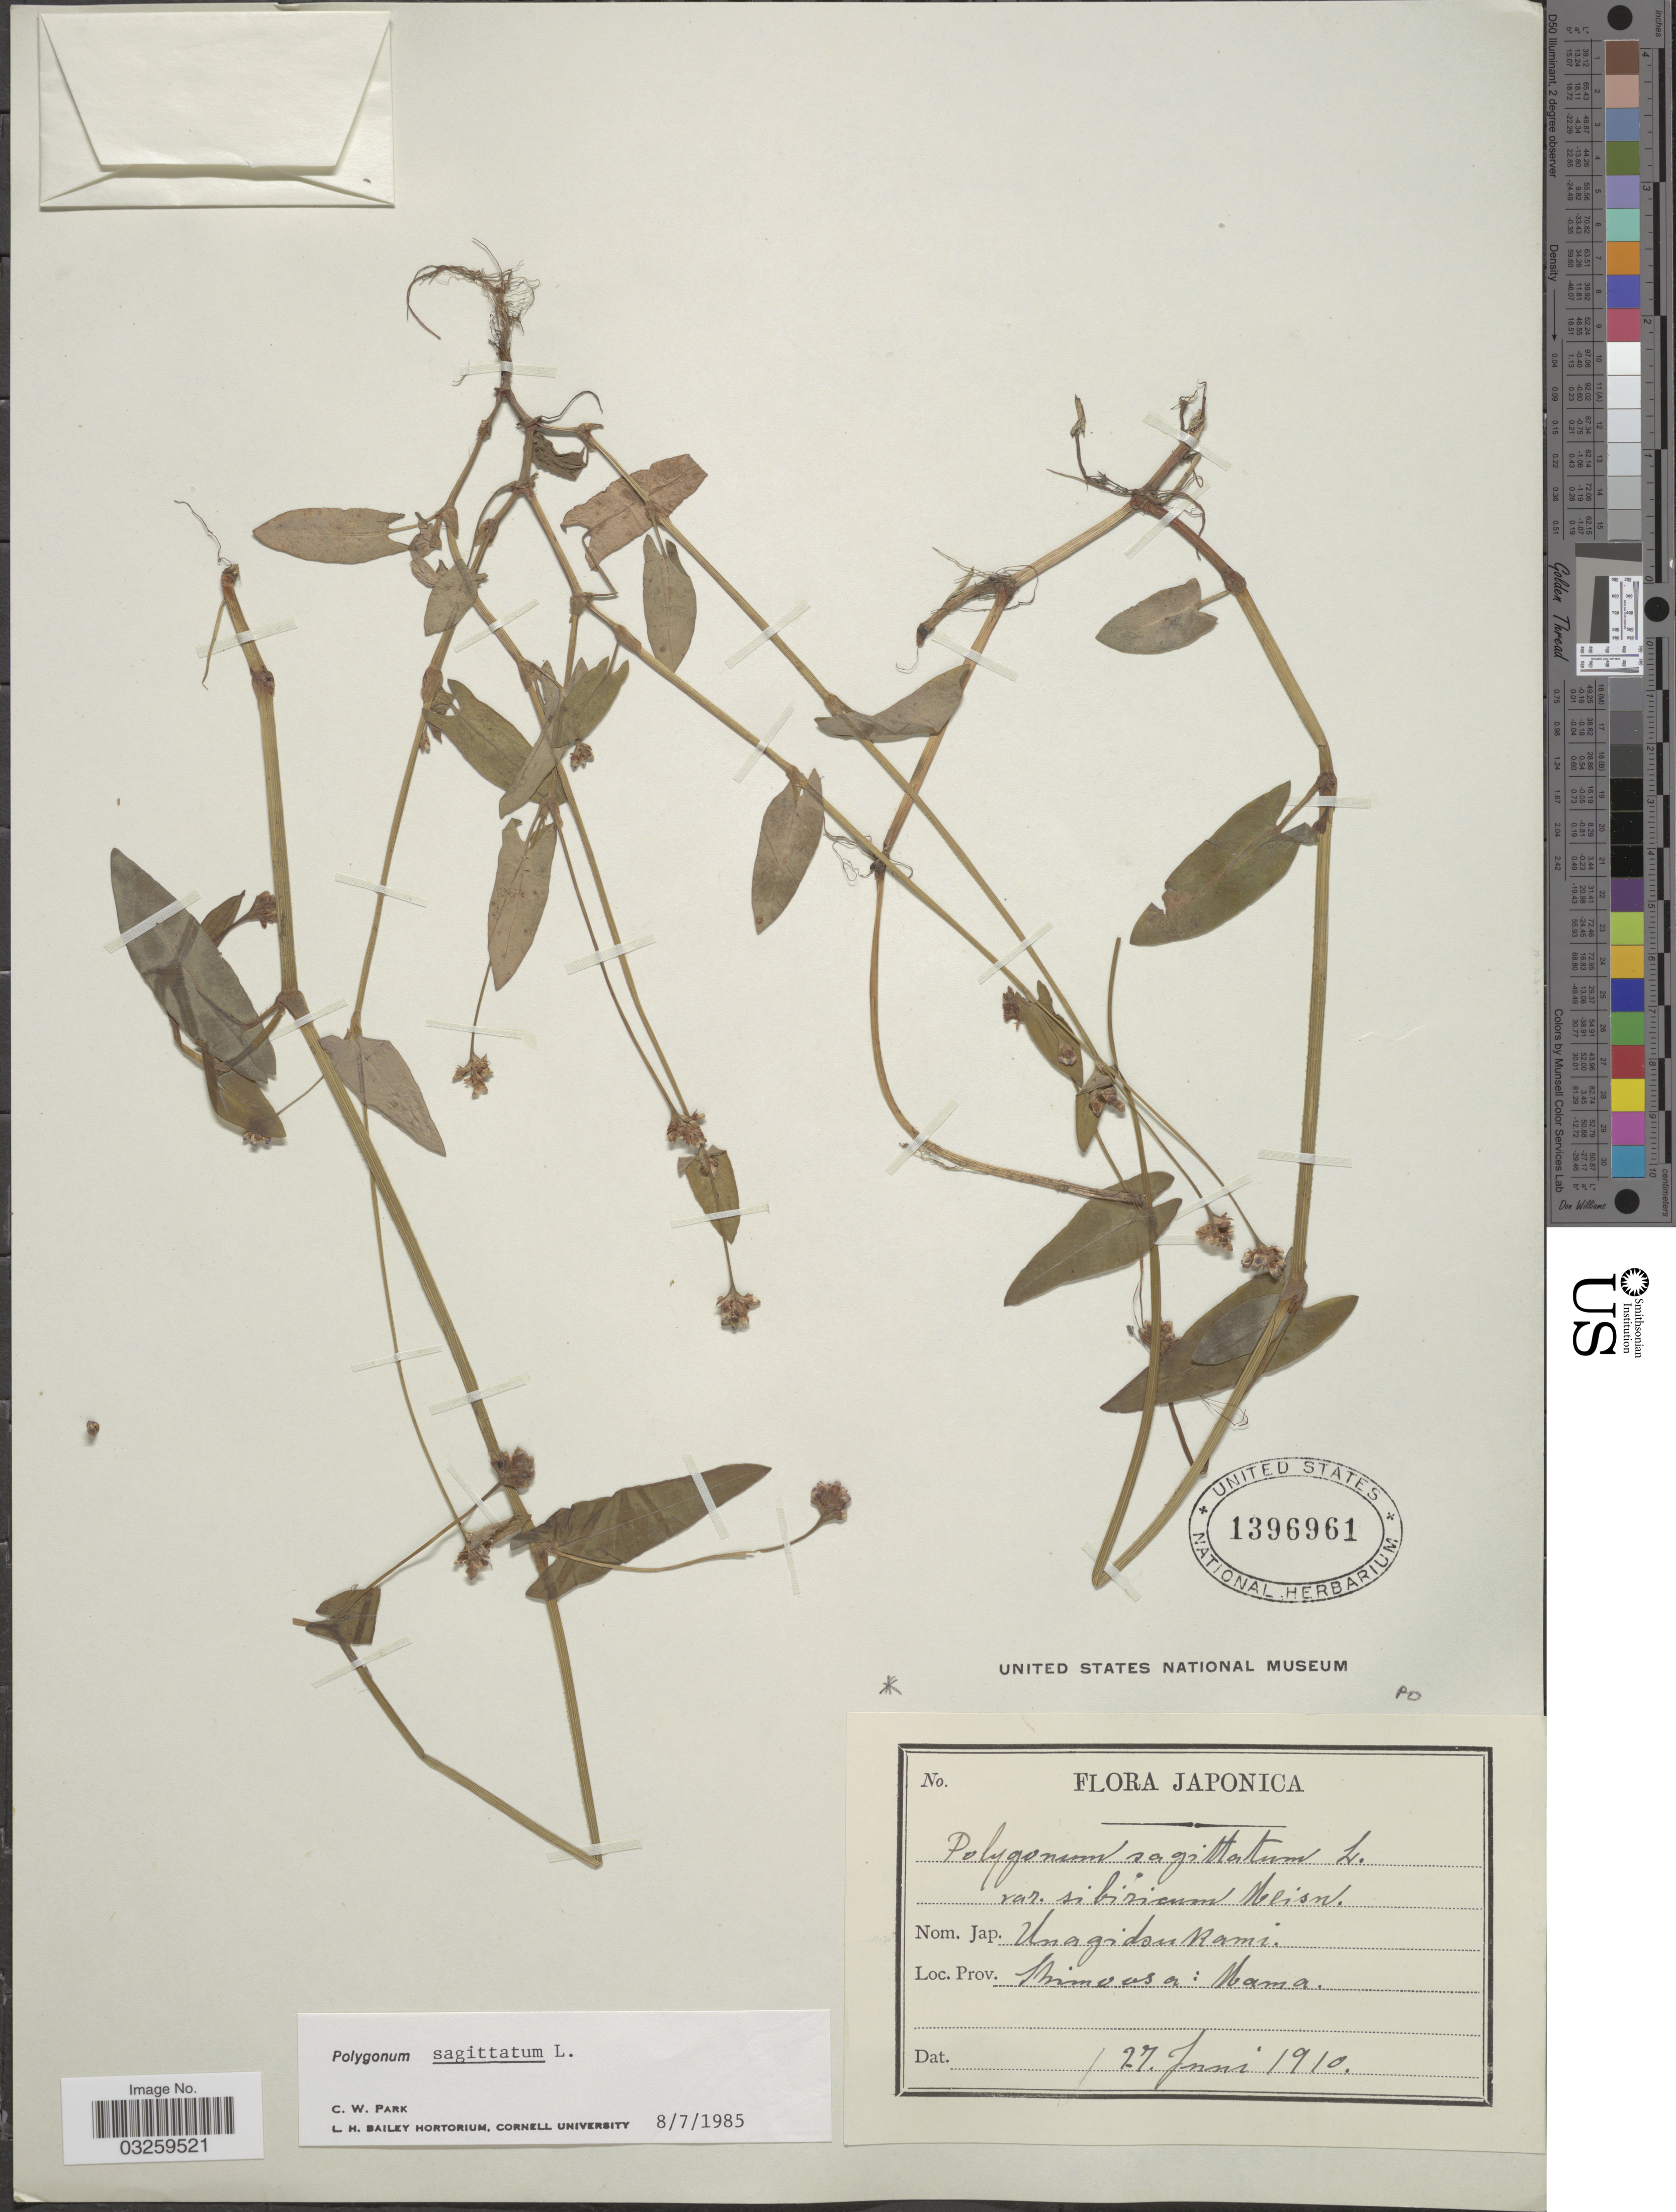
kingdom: Plantae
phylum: Tracheophyta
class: Magnoliopsida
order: Caryophyllales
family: Polygonaceae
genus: Polygonum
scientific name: Polygonum sagittatum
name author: L.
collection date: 1910-06-27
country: Japan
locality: Japonica, Shimoosa: Mama.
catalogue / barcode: US 1396961